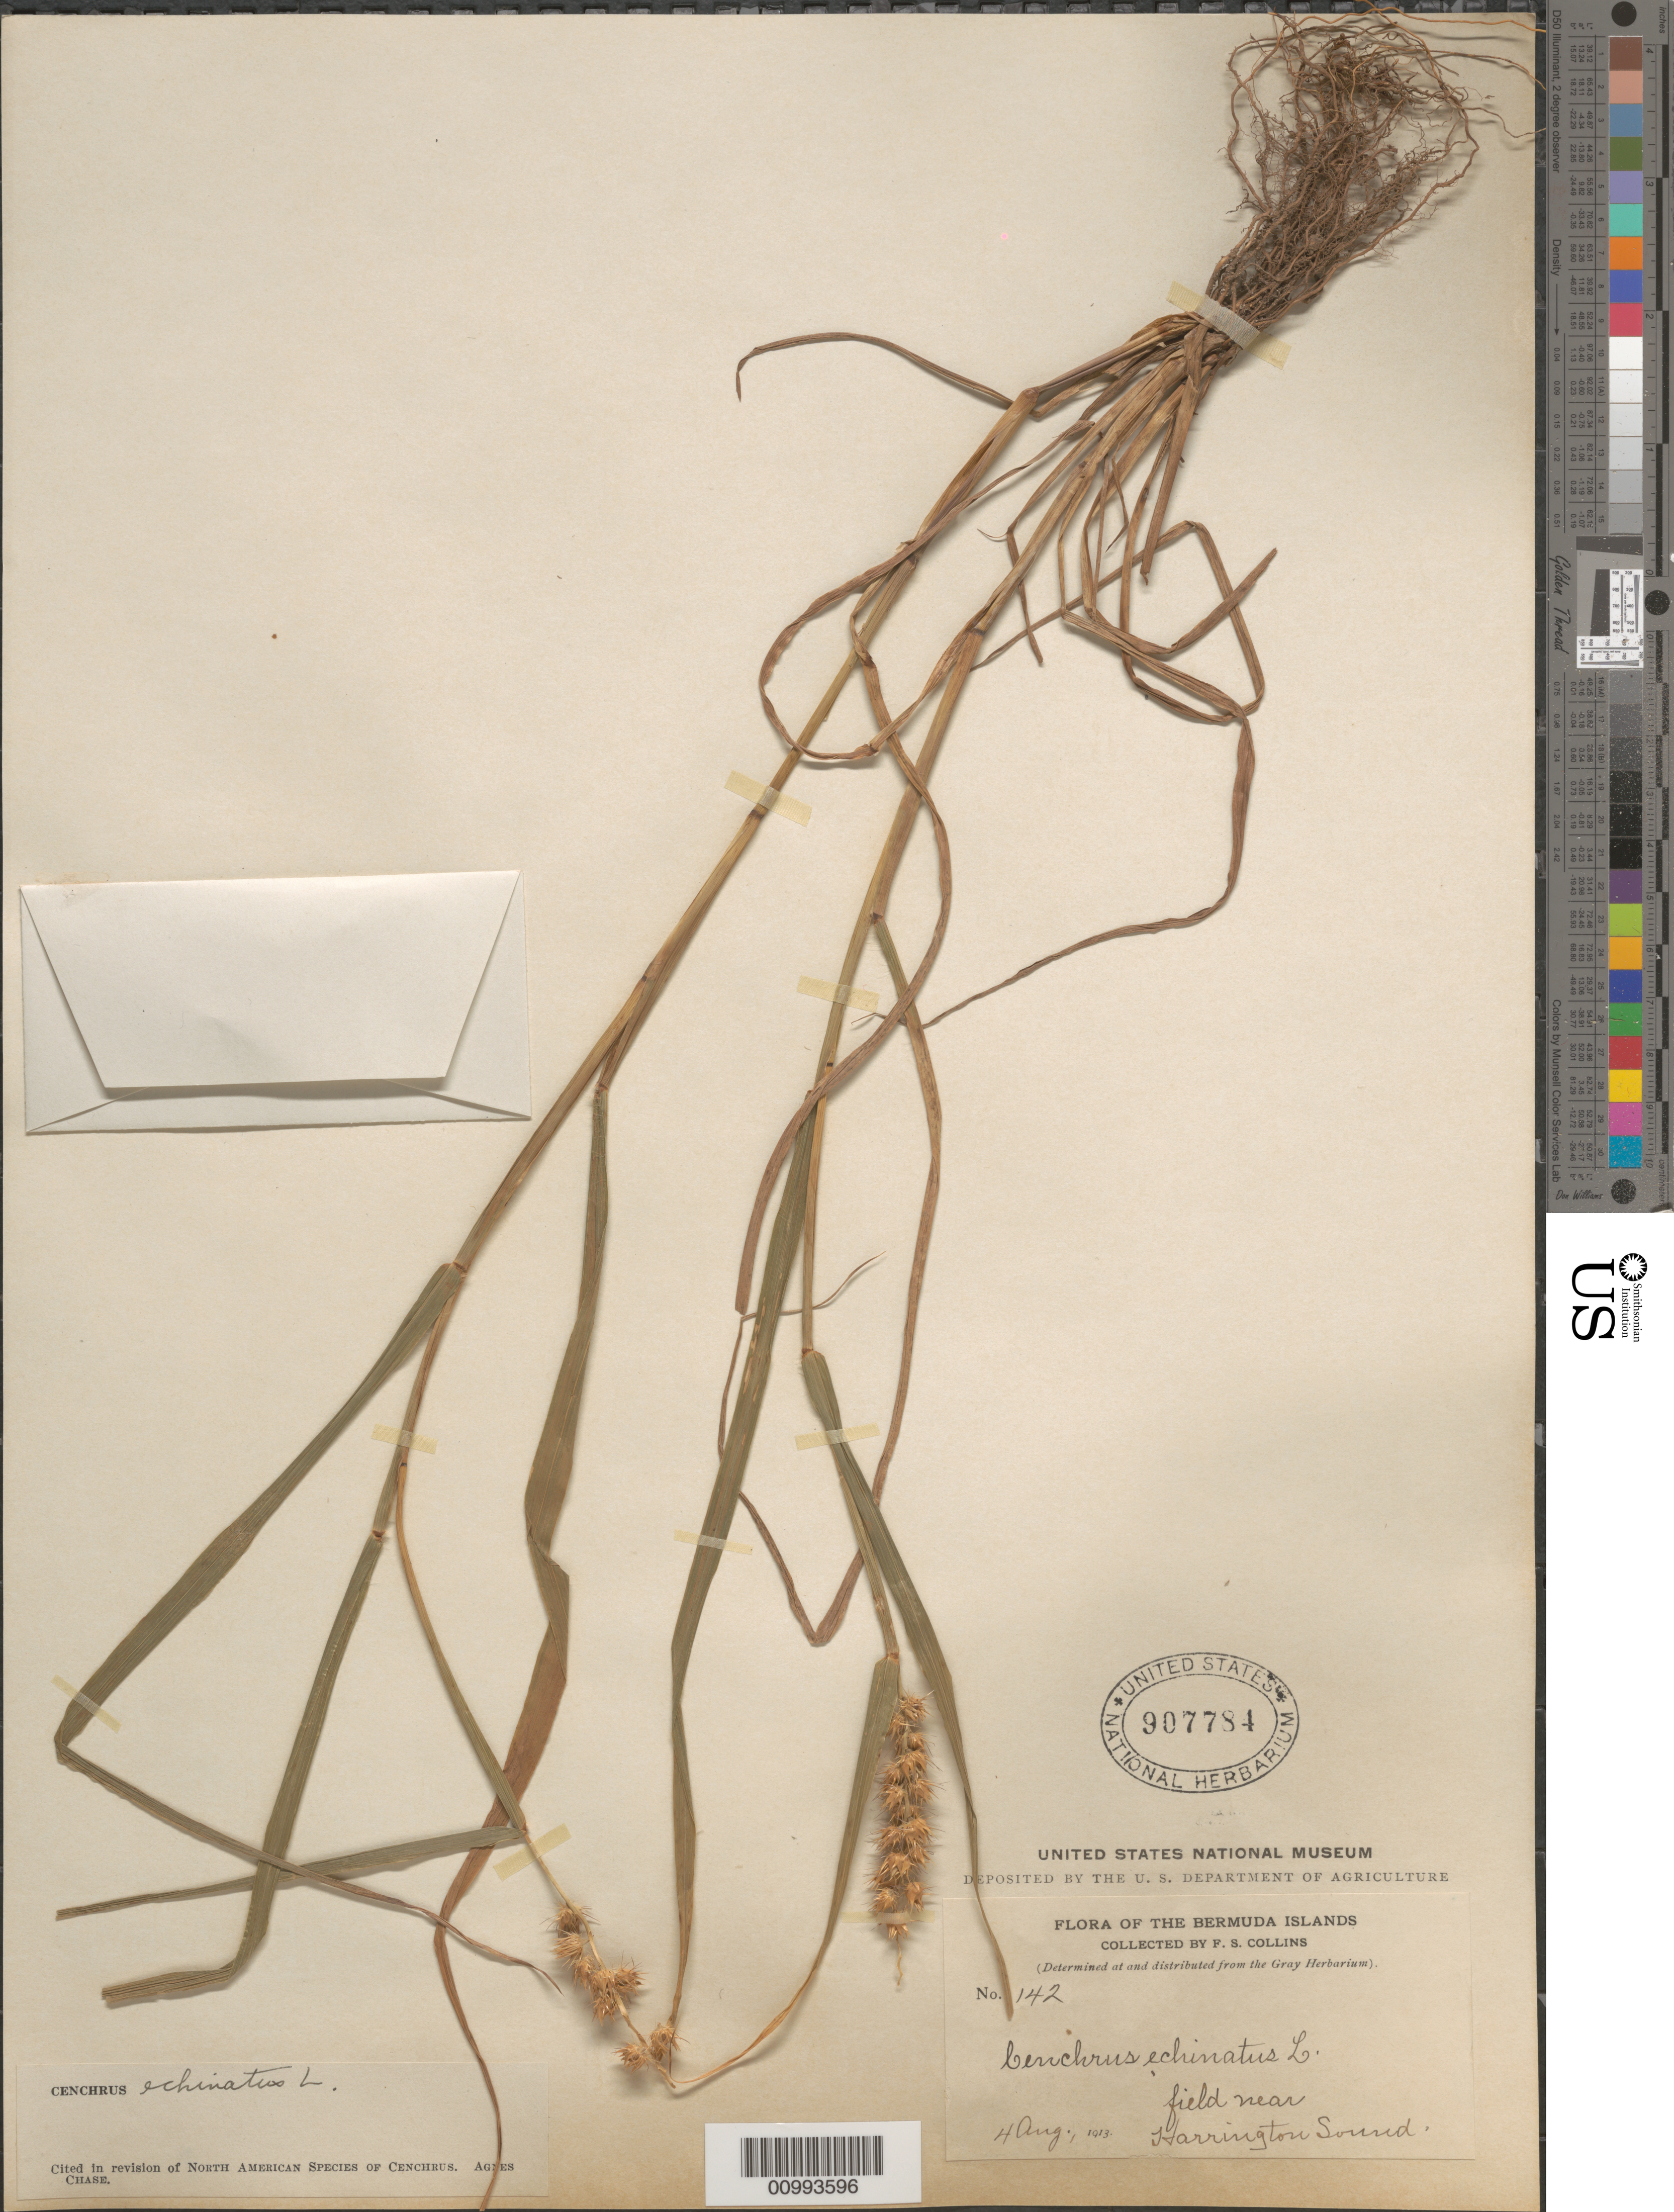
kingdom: Plantae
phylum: Tracheophyta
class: Liliopsida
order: Poales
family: Poaceae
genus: Cenchrus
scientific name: Cenchrus echinatus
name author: L.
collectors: F. Collins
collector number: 142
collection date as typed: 04 Aug 1913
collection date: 1913-08-04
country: Bermuda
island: Bermuda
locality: field near Harrington Sound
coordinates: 0 N, 0 E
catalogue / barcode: US 907784